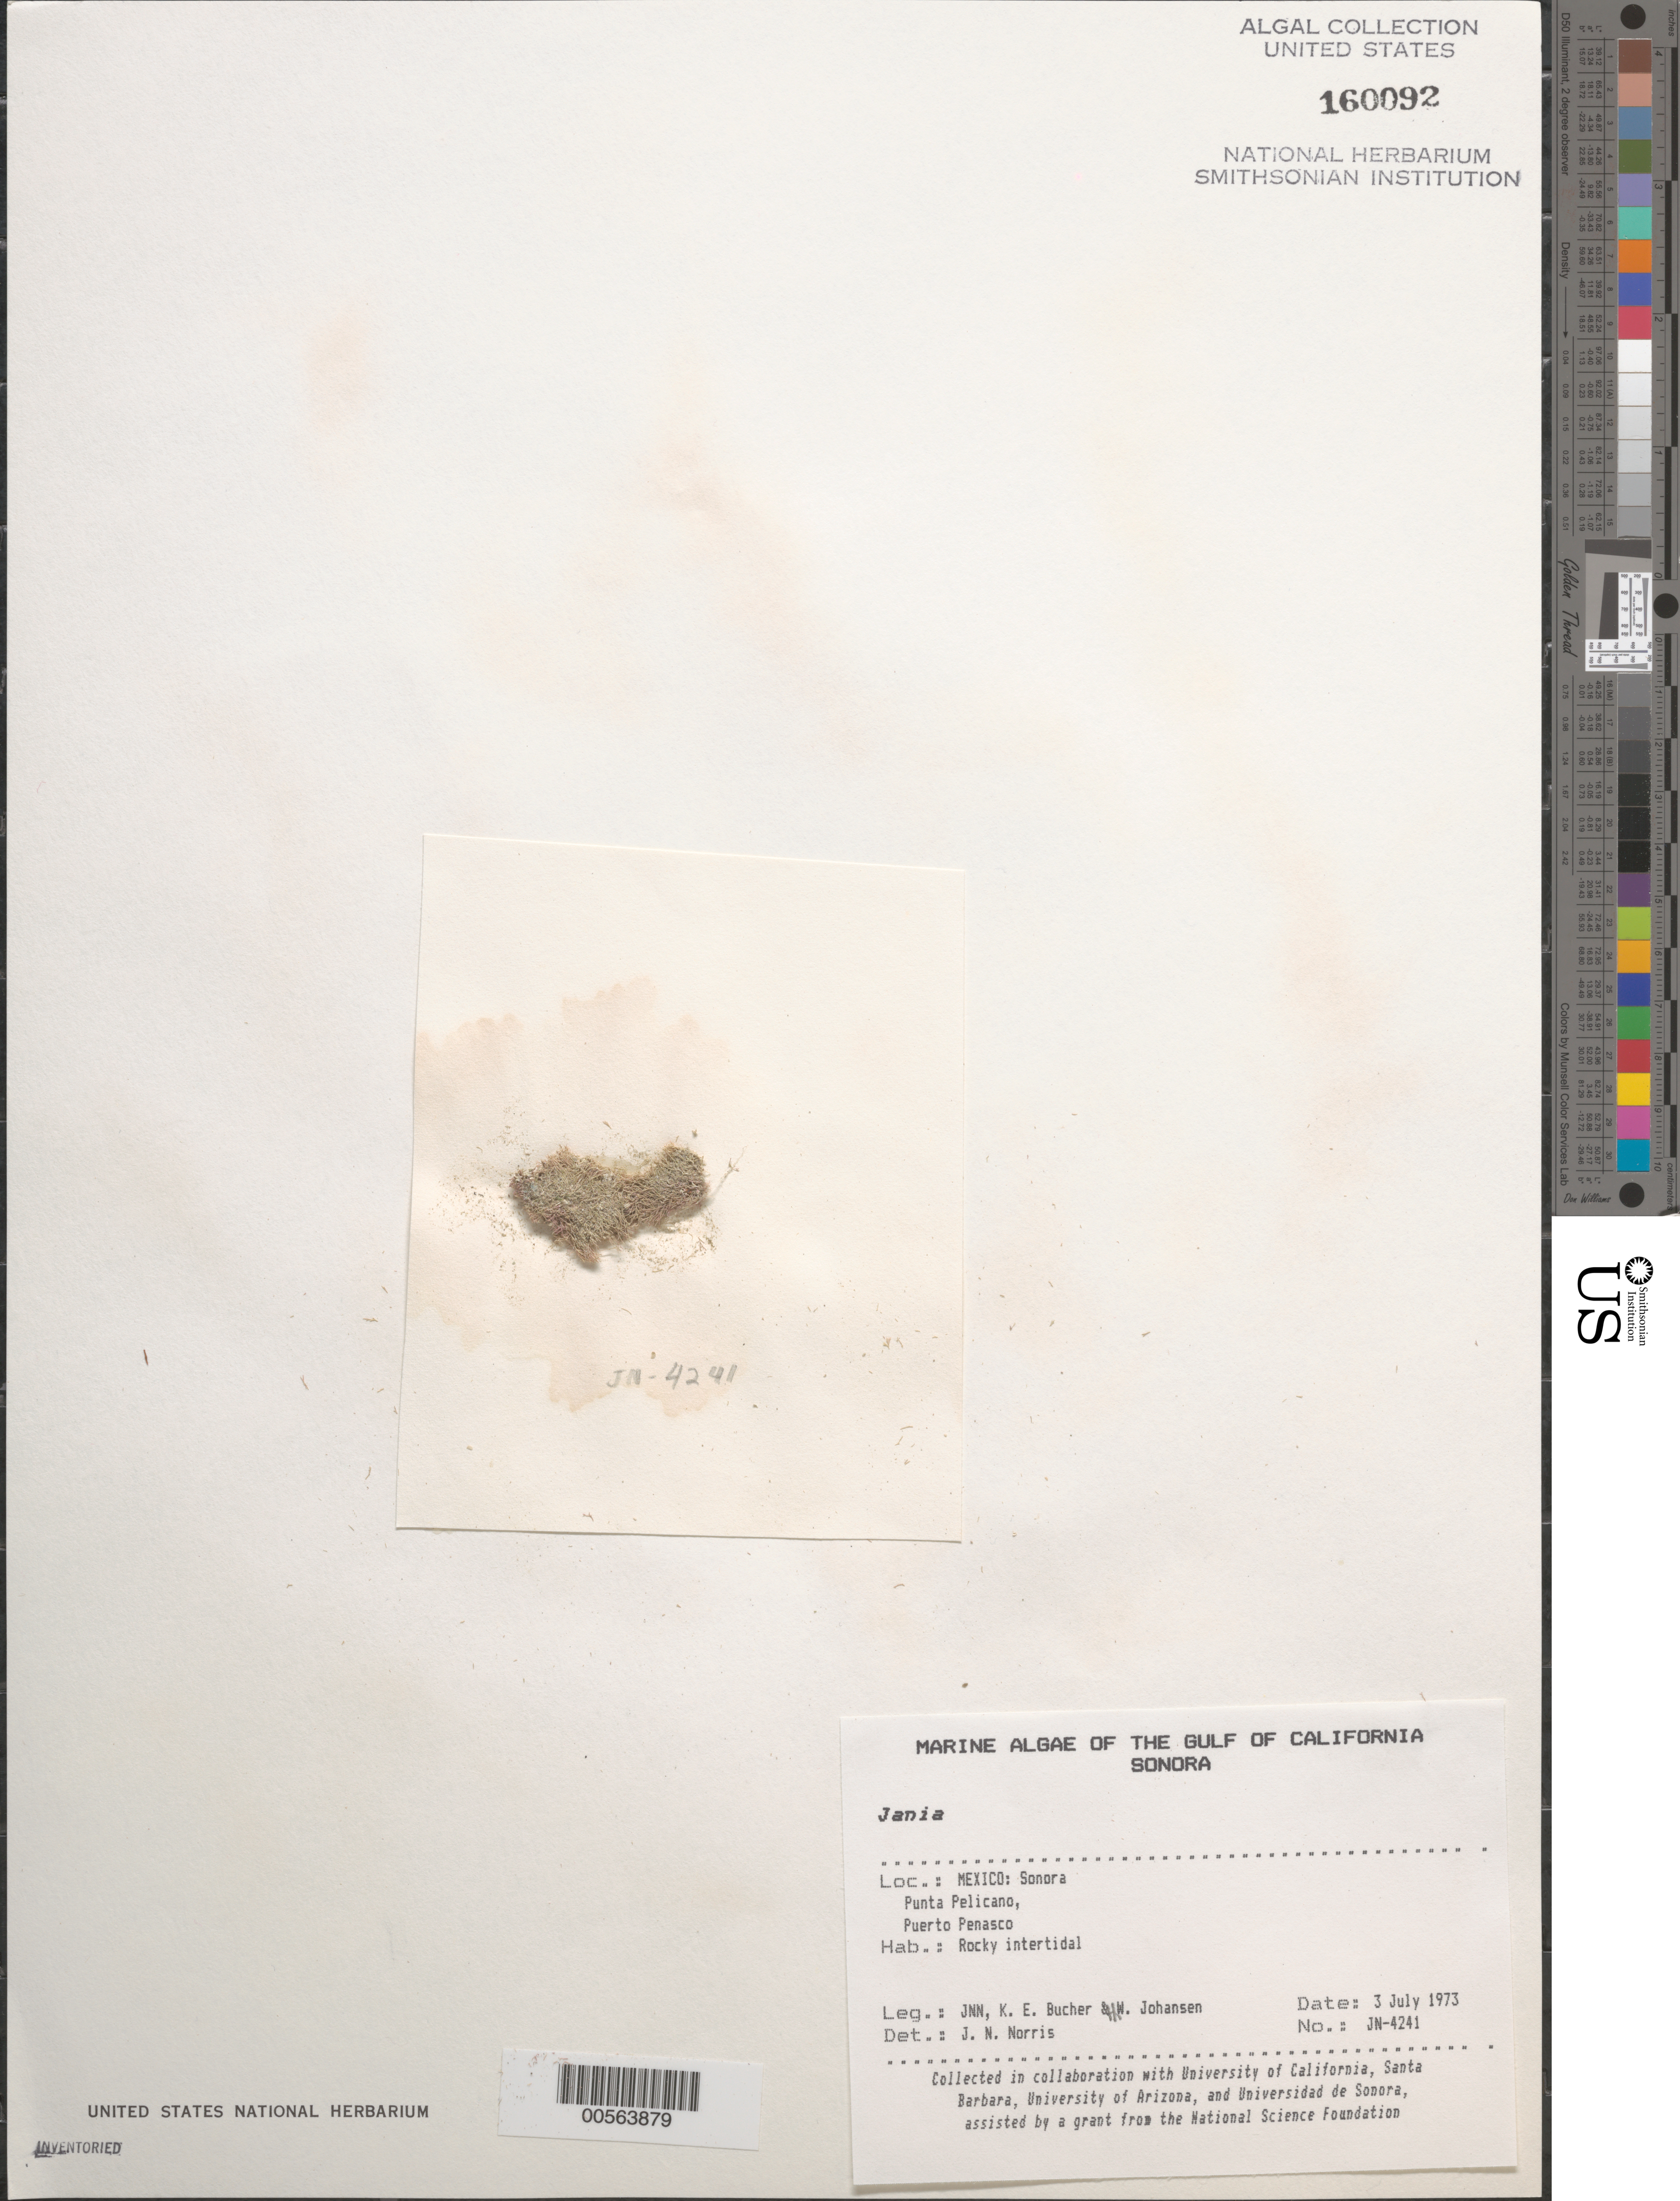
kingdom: Plantae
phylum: Rhodophyta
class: Florideophyceae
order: Corallinales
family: Corallinaceae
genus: Jania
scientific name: Jania sp.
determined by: Norris, James N.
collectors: J. N. Norris, K. E. Bucher & H. Johansen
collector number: JN-4241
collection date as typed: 03 Jul 1973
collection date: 1973-07-03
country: Mexico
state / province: Sonora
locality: Punta Pelicano, Puerto Penasco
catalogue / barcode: US 160092